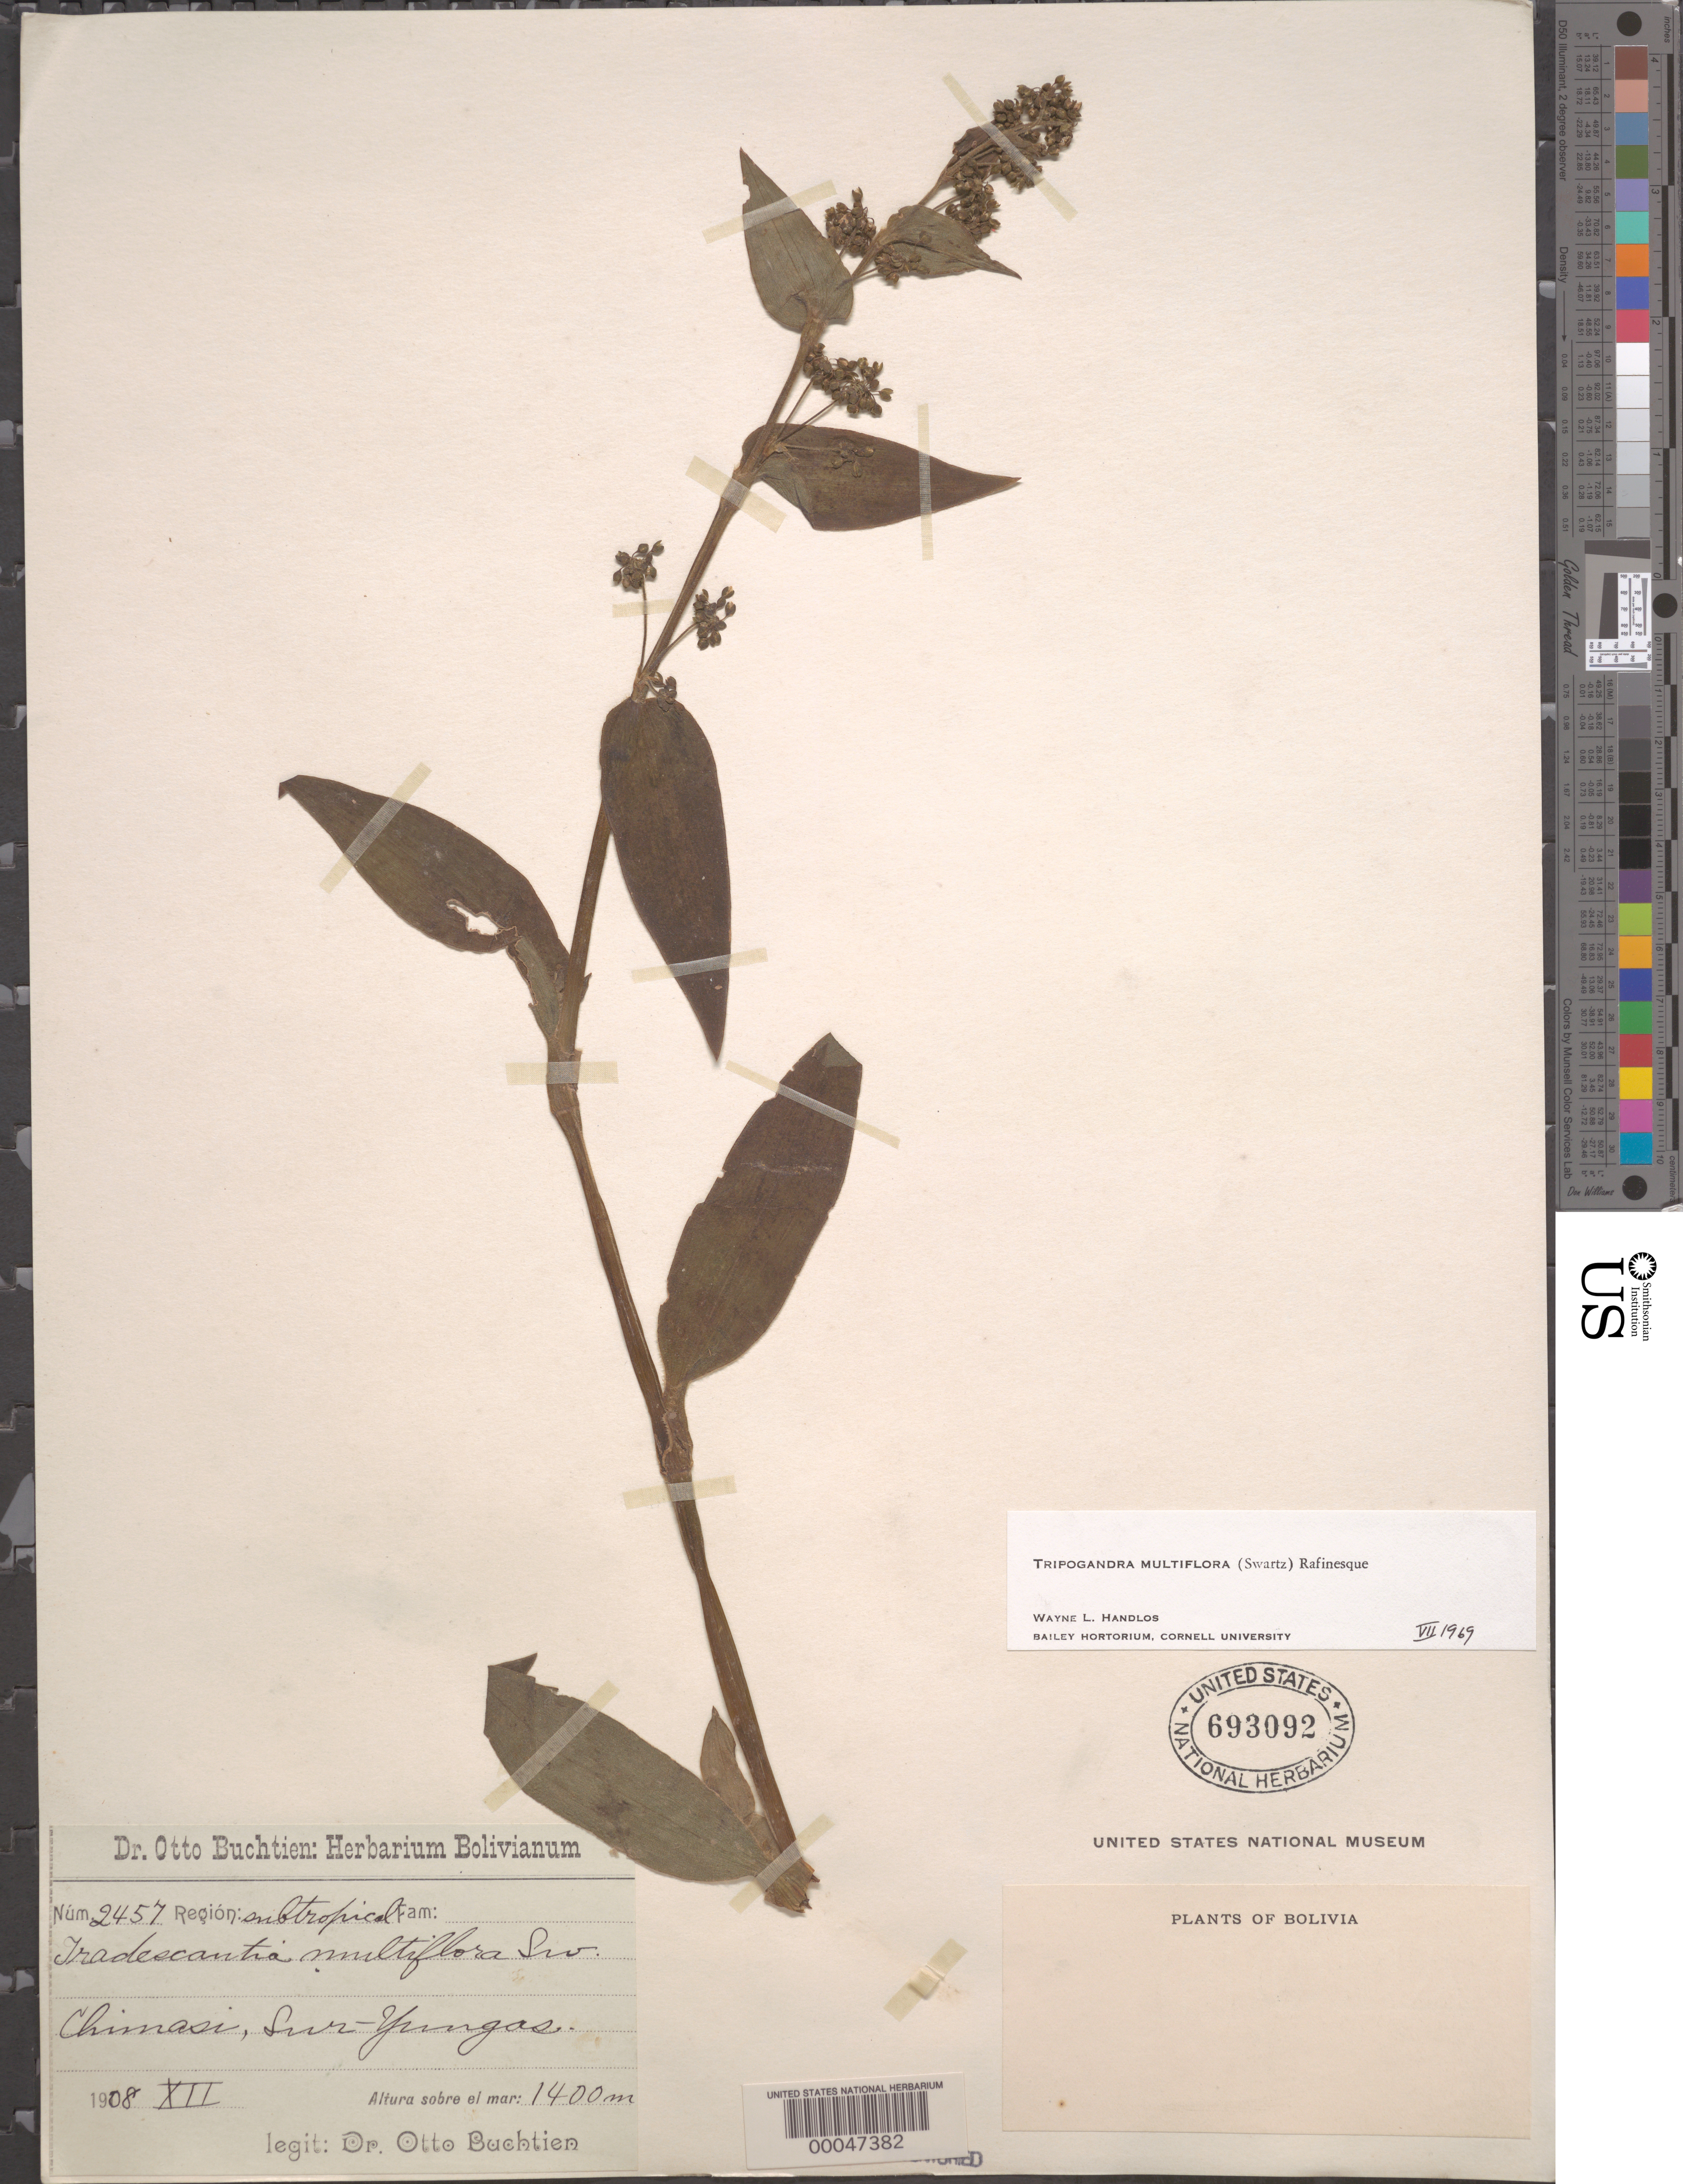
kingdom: Plantae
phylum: Tracheophyta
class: Liliopsida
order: Commelinales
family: Commelinaceae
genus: Tripogandra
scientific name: Tripogandra multiflora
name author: (Sw.) Raf.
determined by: Handlos, W. L.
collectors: O. Buchtien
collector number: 2457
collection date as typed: Dec 1908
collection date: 1908-12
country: Bolivia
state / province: La Paz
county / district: Sud Yungas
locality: Chimasi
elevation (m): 1400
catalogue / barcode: US 693092